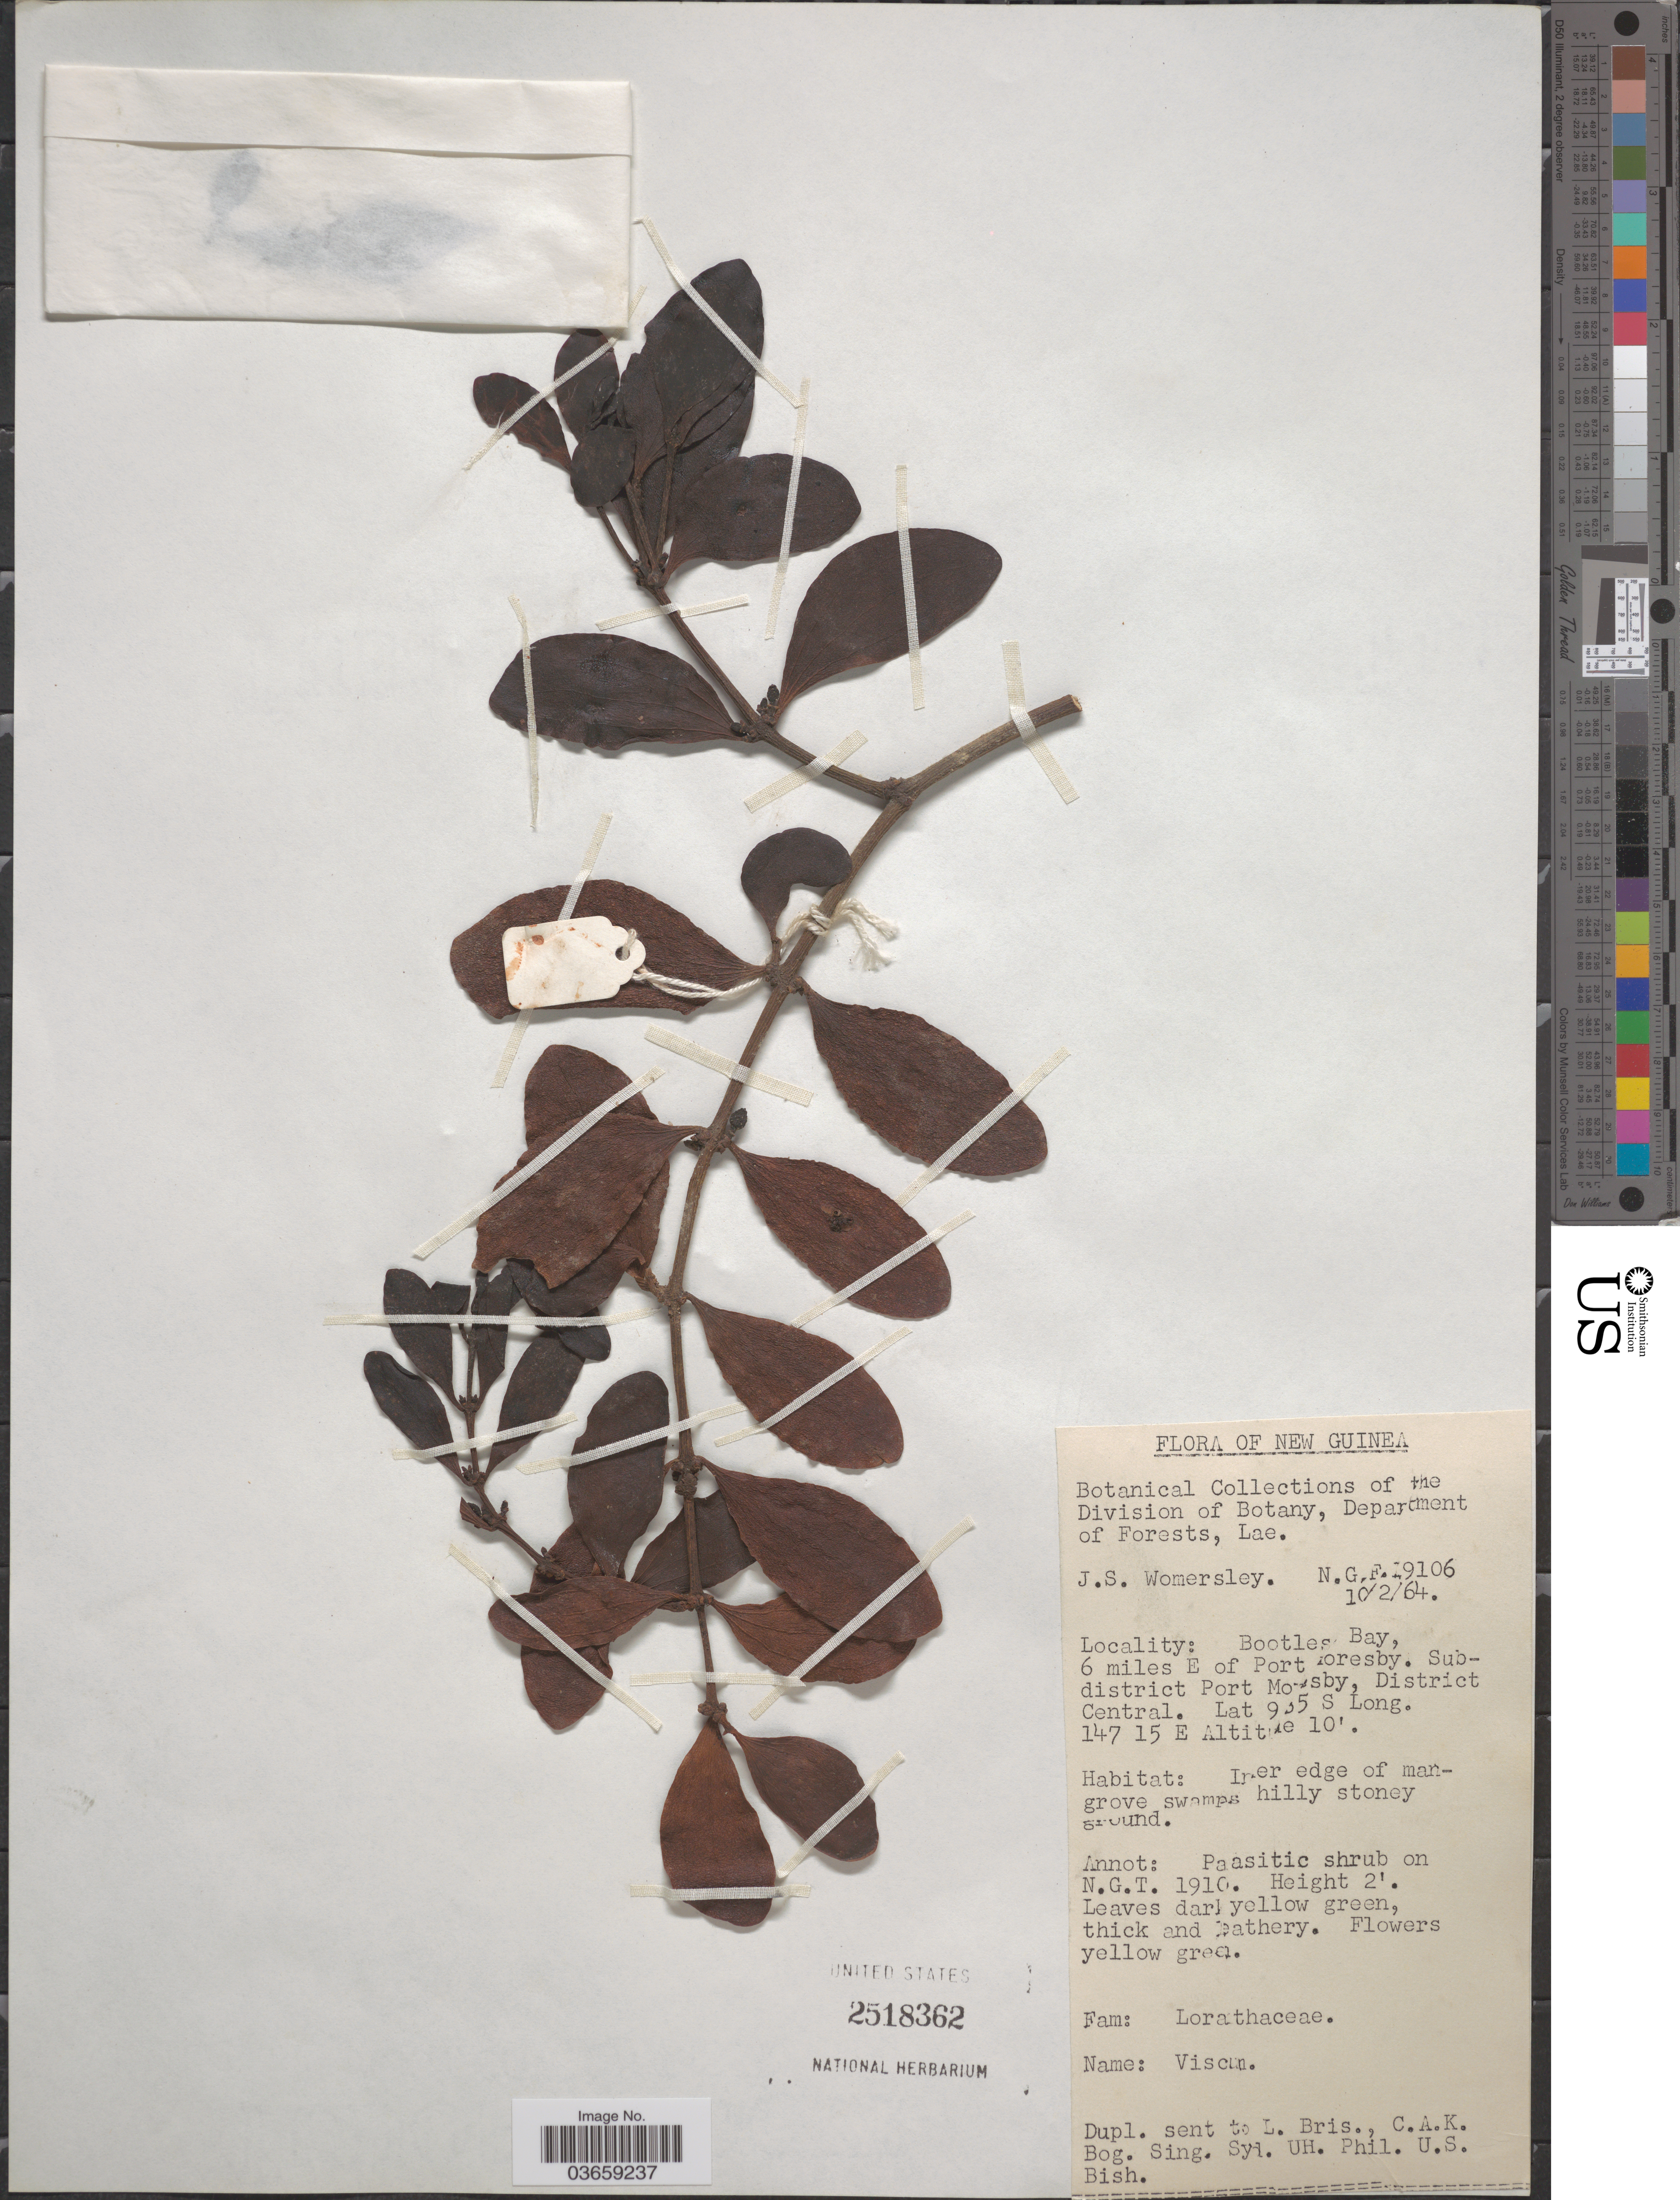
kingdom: Plantae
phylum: Tracheophyta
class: Magnoliopsida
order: Santalales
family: Viscaceae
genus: Viscum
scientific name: Viscum sp.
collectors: J. S. Womersley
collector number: N.G.F.19106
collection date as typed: Transcribed d/m/y: 10/2/64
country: Papua New Guinea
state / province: Central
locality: New Guinea. Bootles Bay, 6 miles E of Port Moresby. Subdistrict Port Mo [illegible text]sby, District Central.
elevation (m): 3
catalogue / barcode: US 2518362